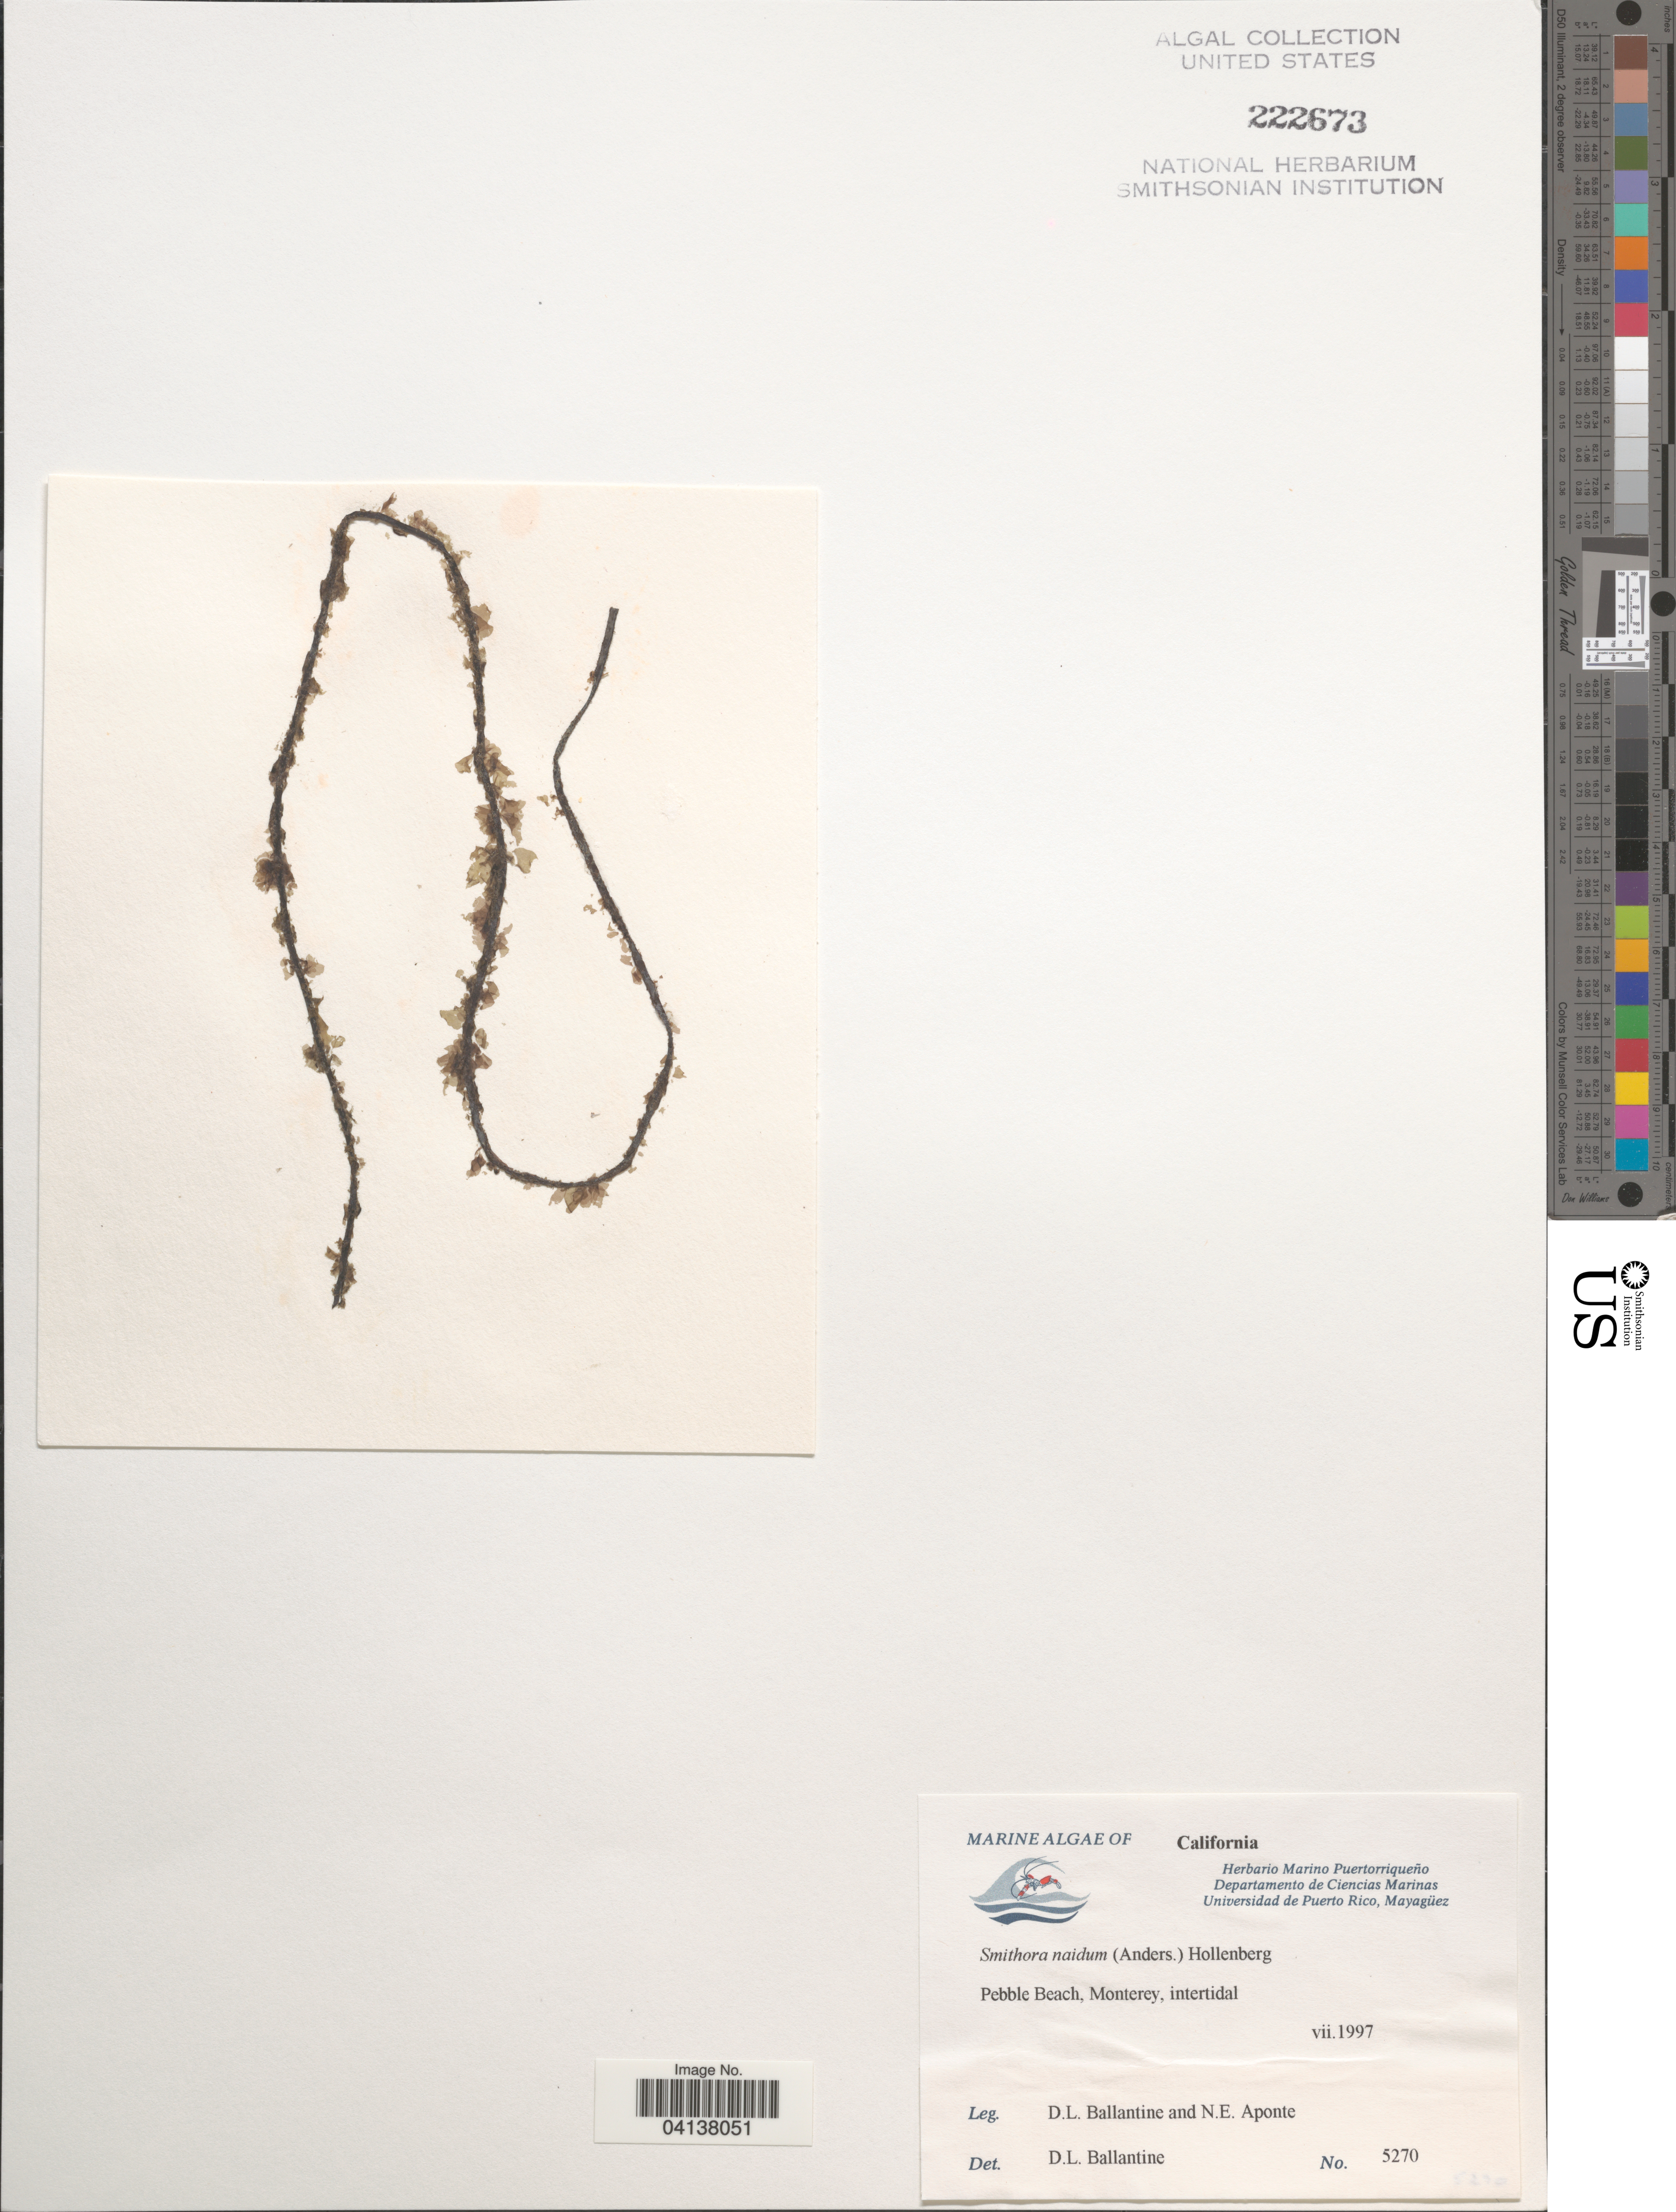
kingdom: Plantae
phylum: Rhodophyta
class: Compsopogonophyceae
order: Erythropeltidales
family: Erythrotrichiaceae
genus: Smithora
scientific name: Smithora naiadum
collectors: D.L. Ballantine & N. E. Aponte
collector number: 5270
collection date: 1997-07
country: United States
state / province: California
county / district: Monterey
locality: Pebble Beach, Monterey, intertidal.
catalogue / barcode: US 222673